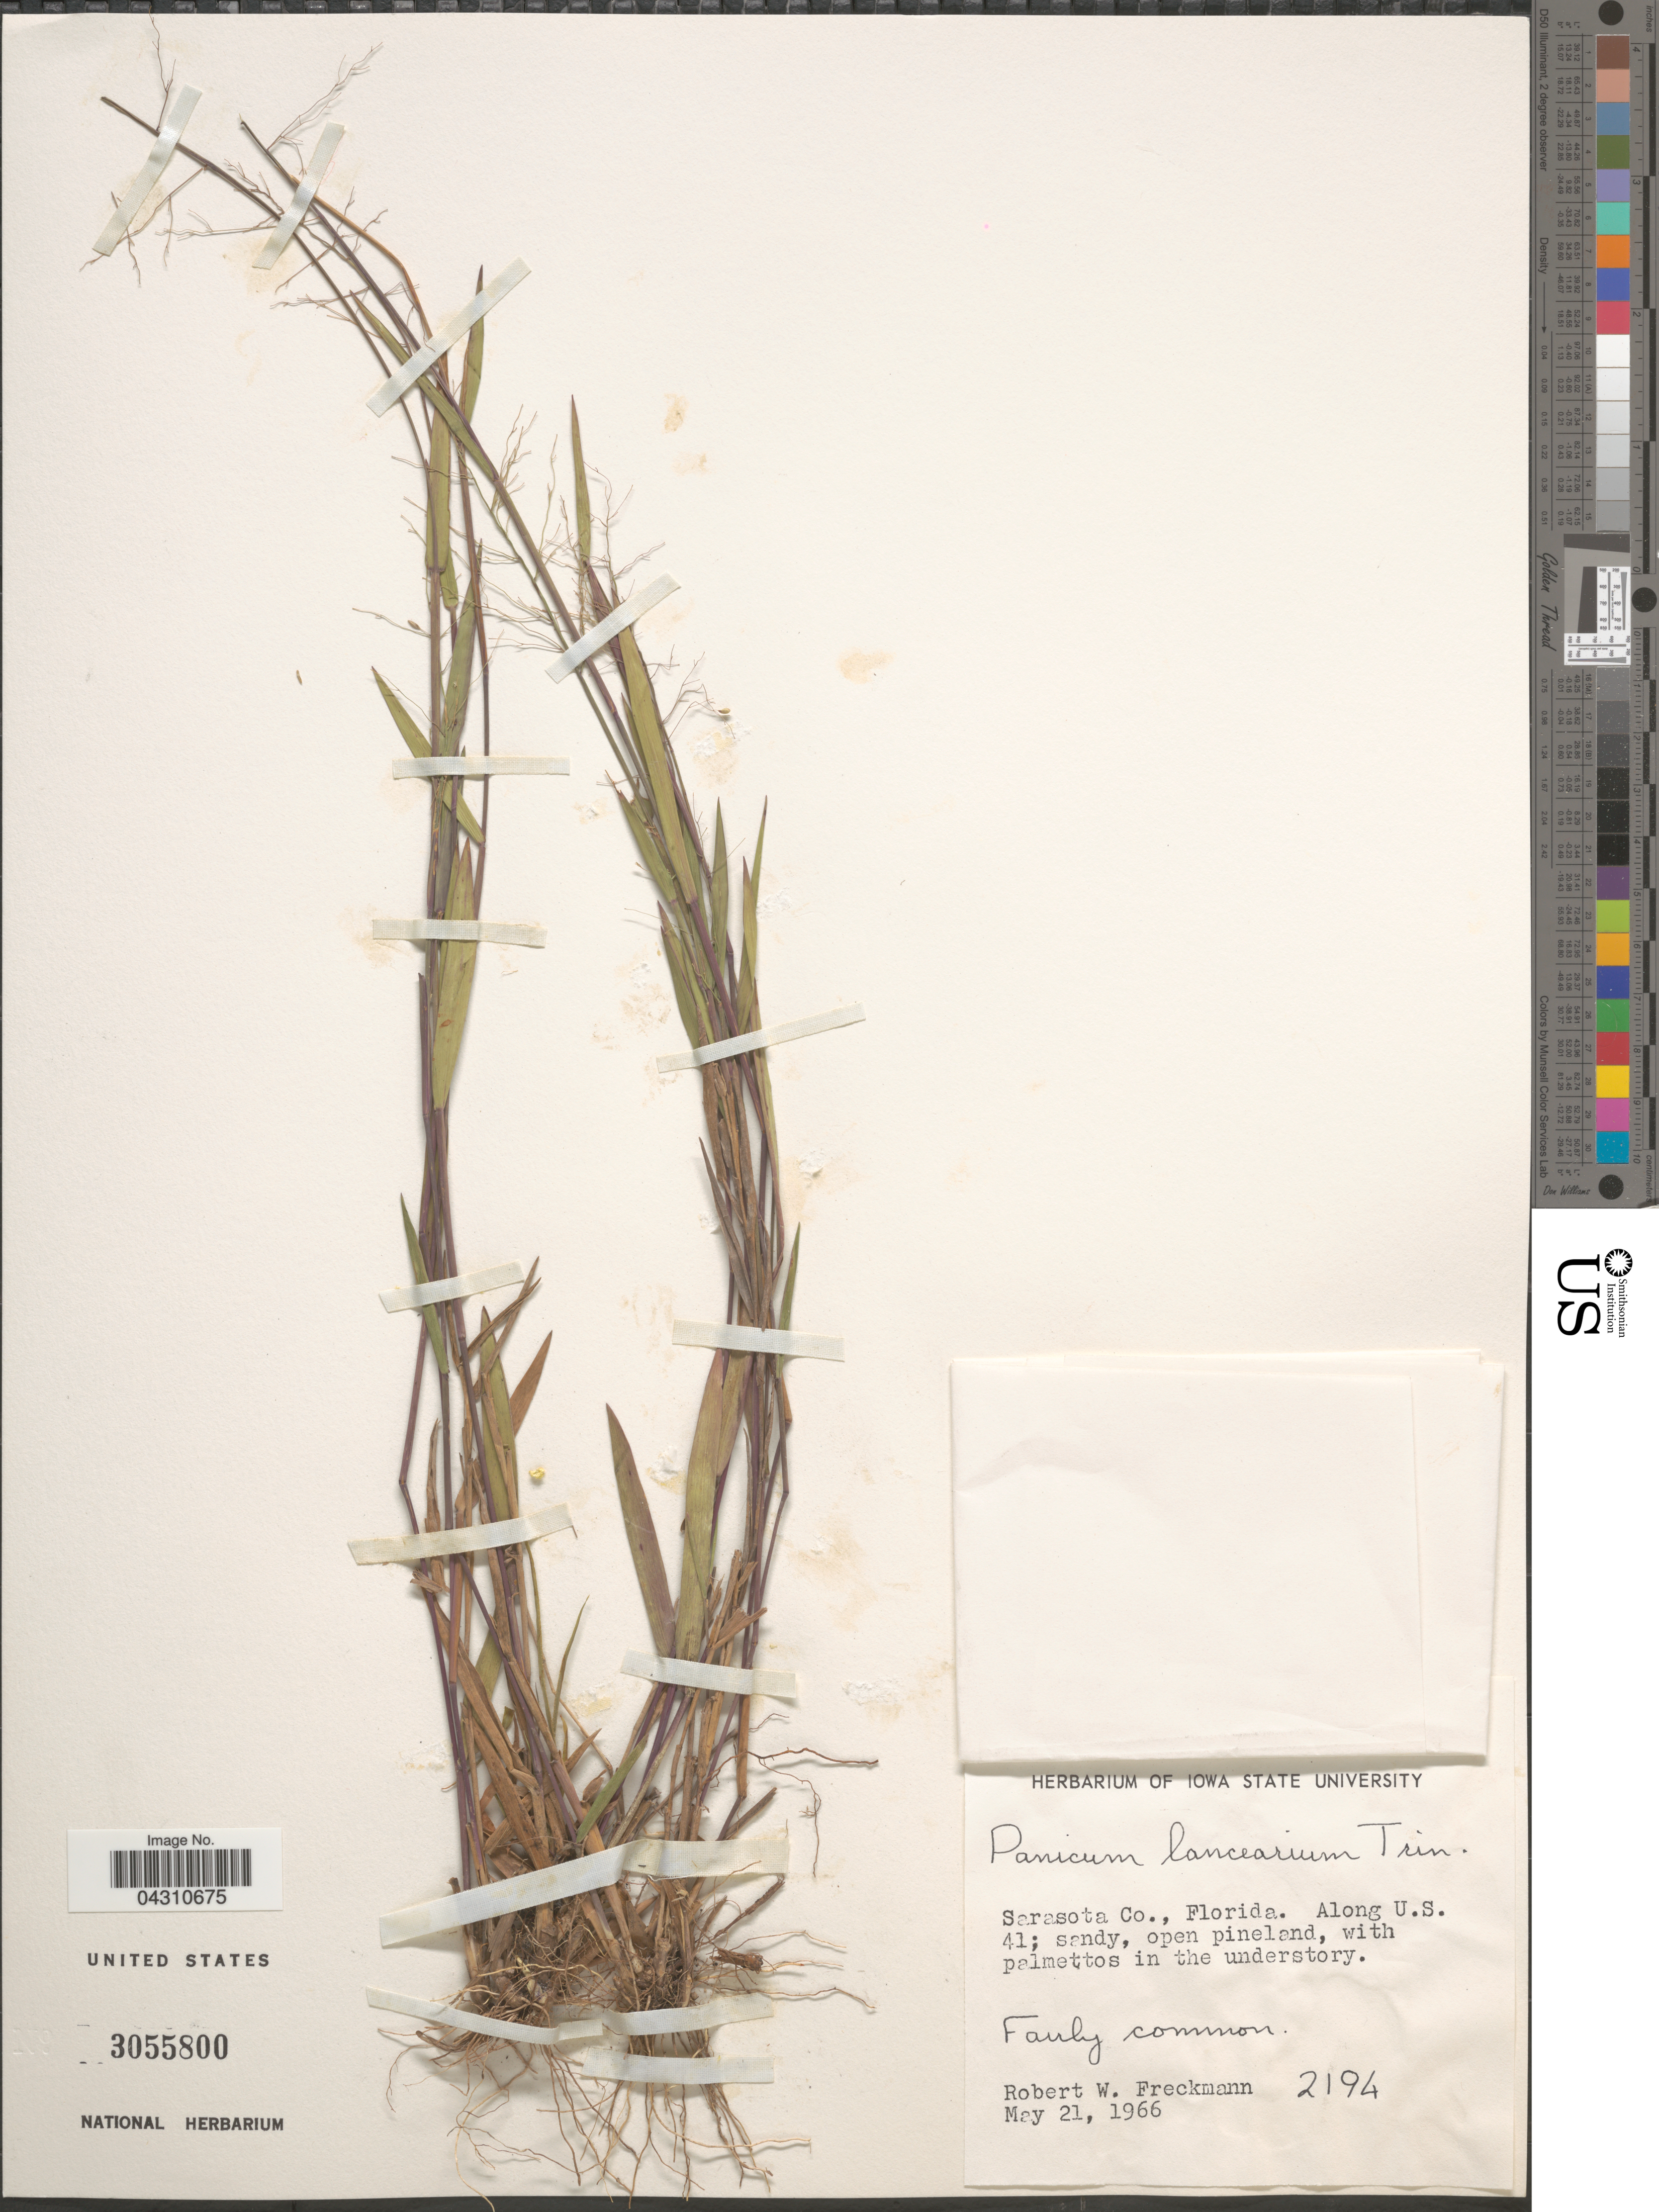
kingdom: Plantae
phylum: Tracheophyta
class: Liliopsida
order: Poales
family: Poaceae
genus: Dichanthelium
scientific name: Dichanthelium portoricense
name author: (Desv. ex Ham.) B.F. Hansen & Wunderlin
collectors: R. Freckmann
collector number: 2194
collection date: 1966-05-21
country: United States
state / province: Florida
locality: Sarasota Co. Along U.S. 41.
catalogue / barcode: US 3055800